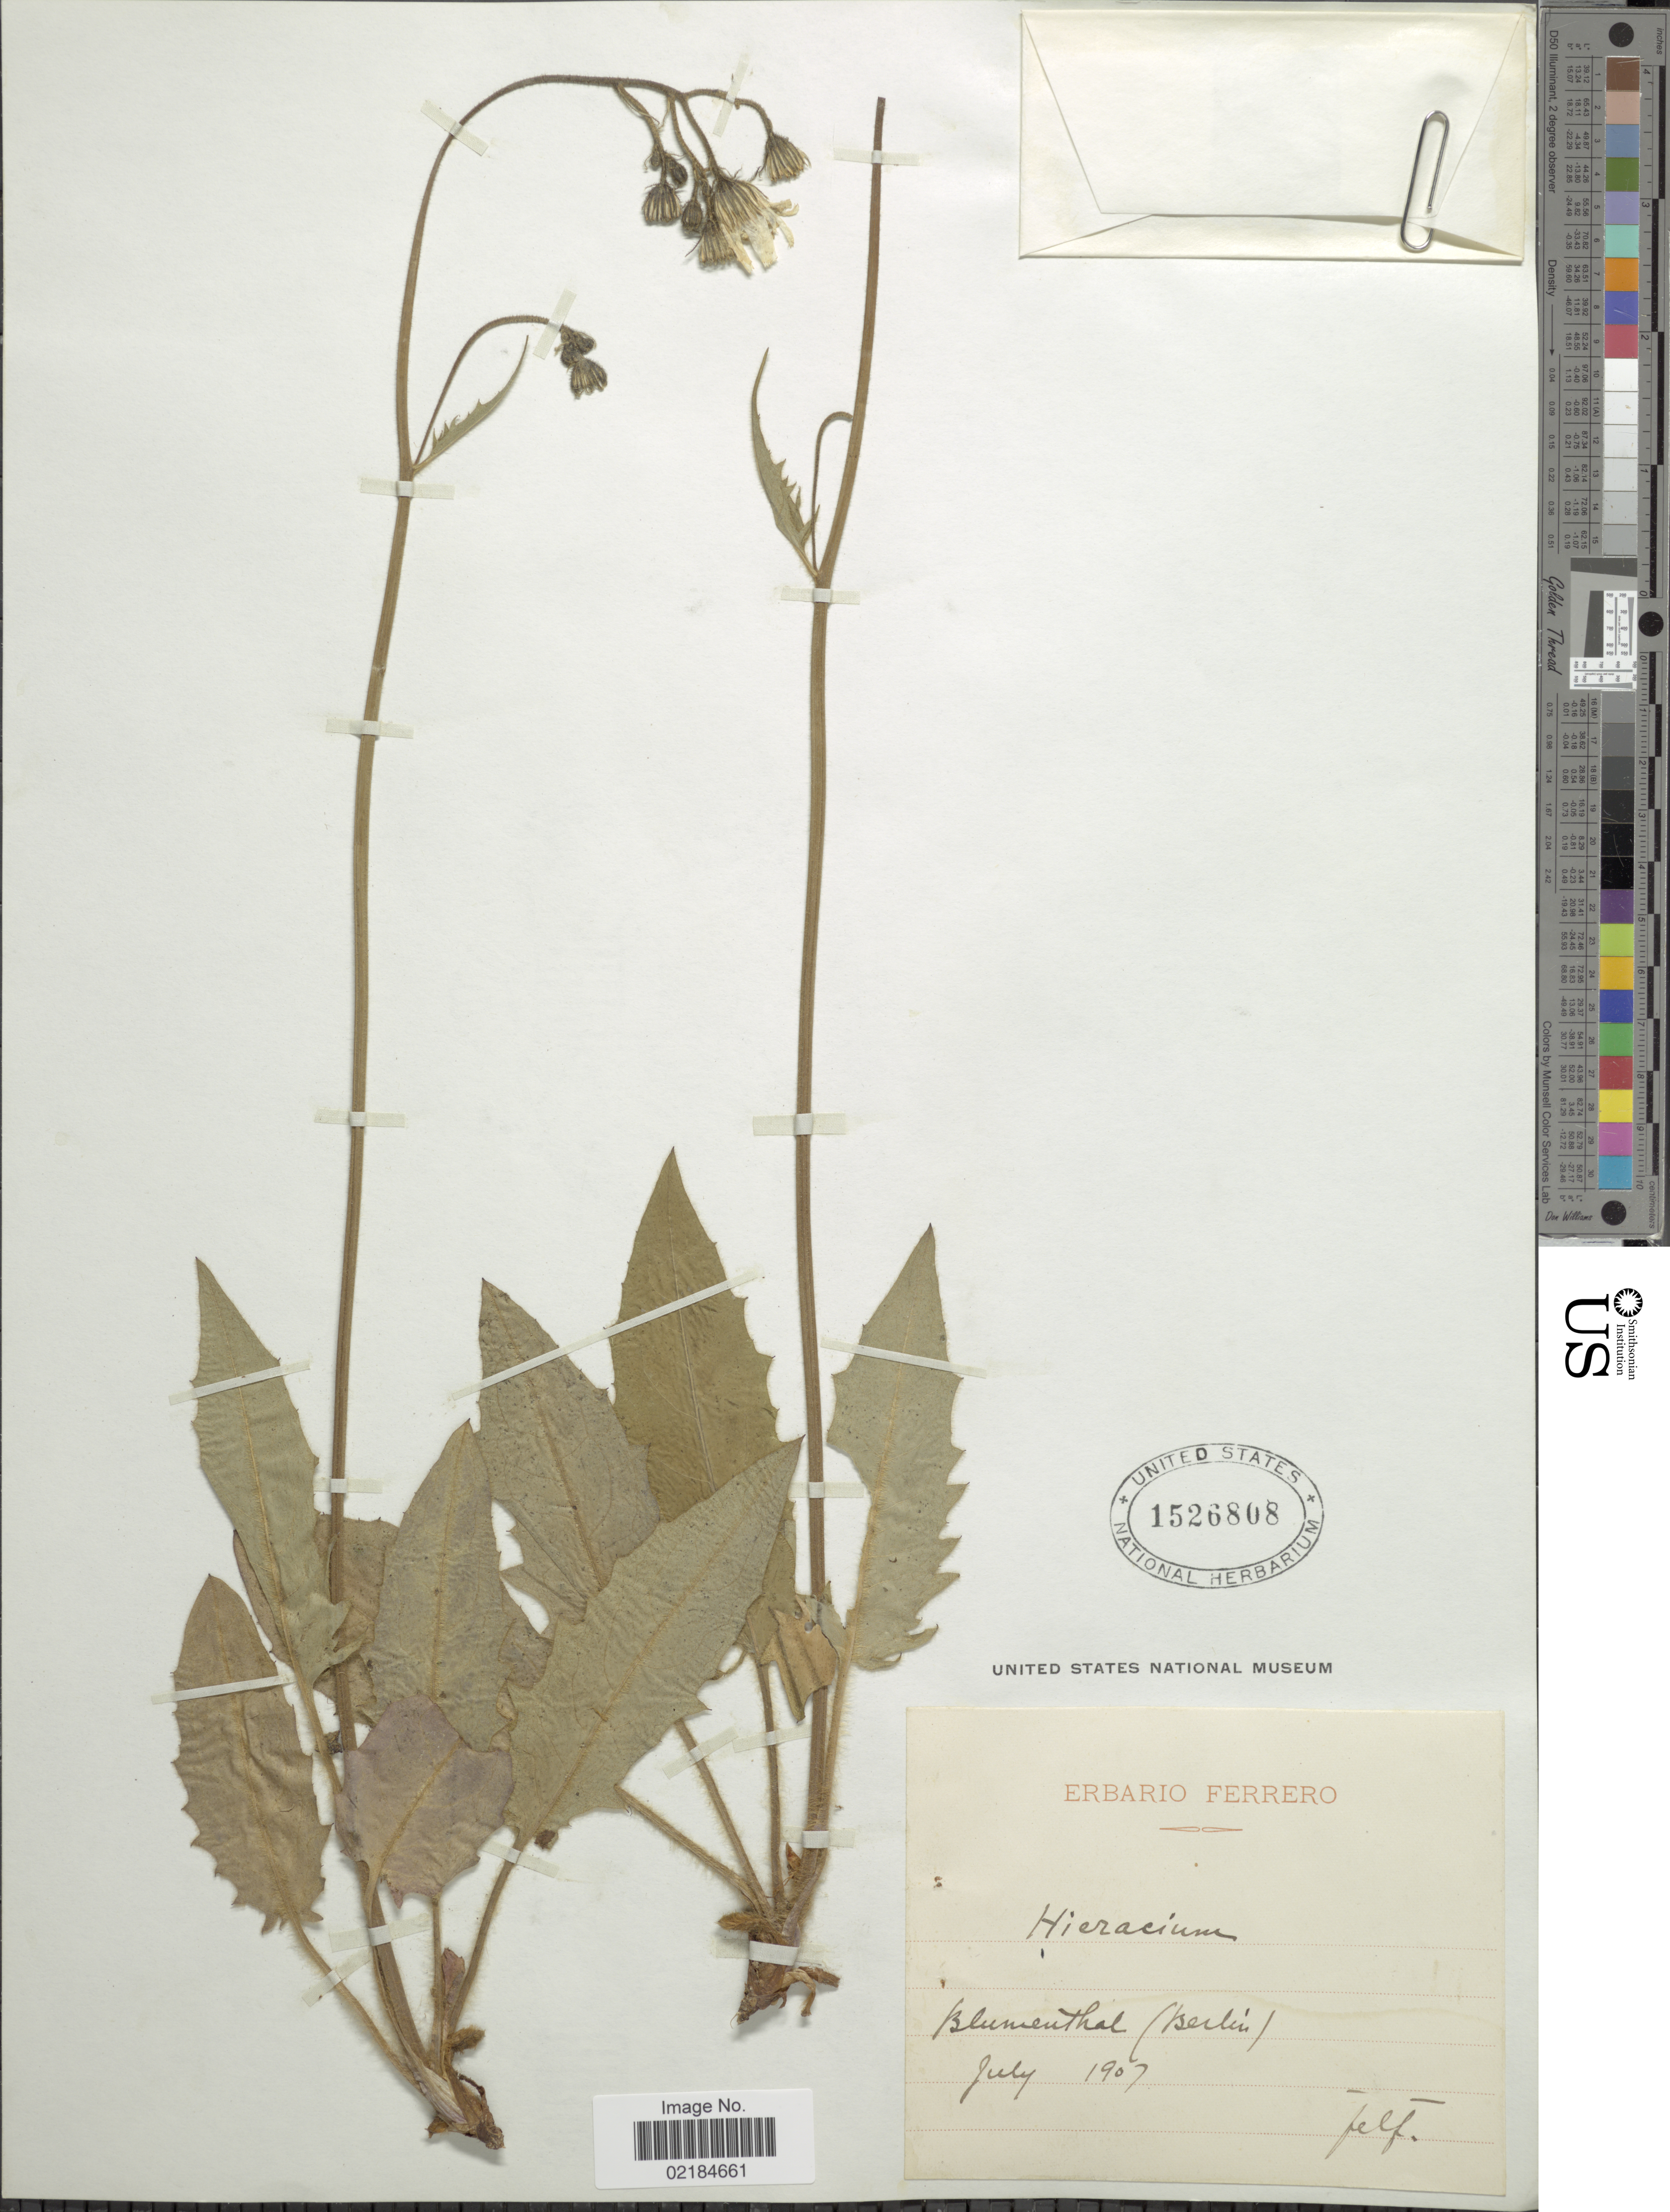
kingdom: Plantae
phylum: Tracheophyta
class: Magnoliopsida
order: Asterales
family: Asteraceae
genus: Hieracium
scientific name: Hieracium repandulare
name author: Druce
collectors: F. Ferrero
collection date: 1907-07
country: Germany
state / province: Berlin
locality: Blumenthal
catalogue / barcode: US 1526808